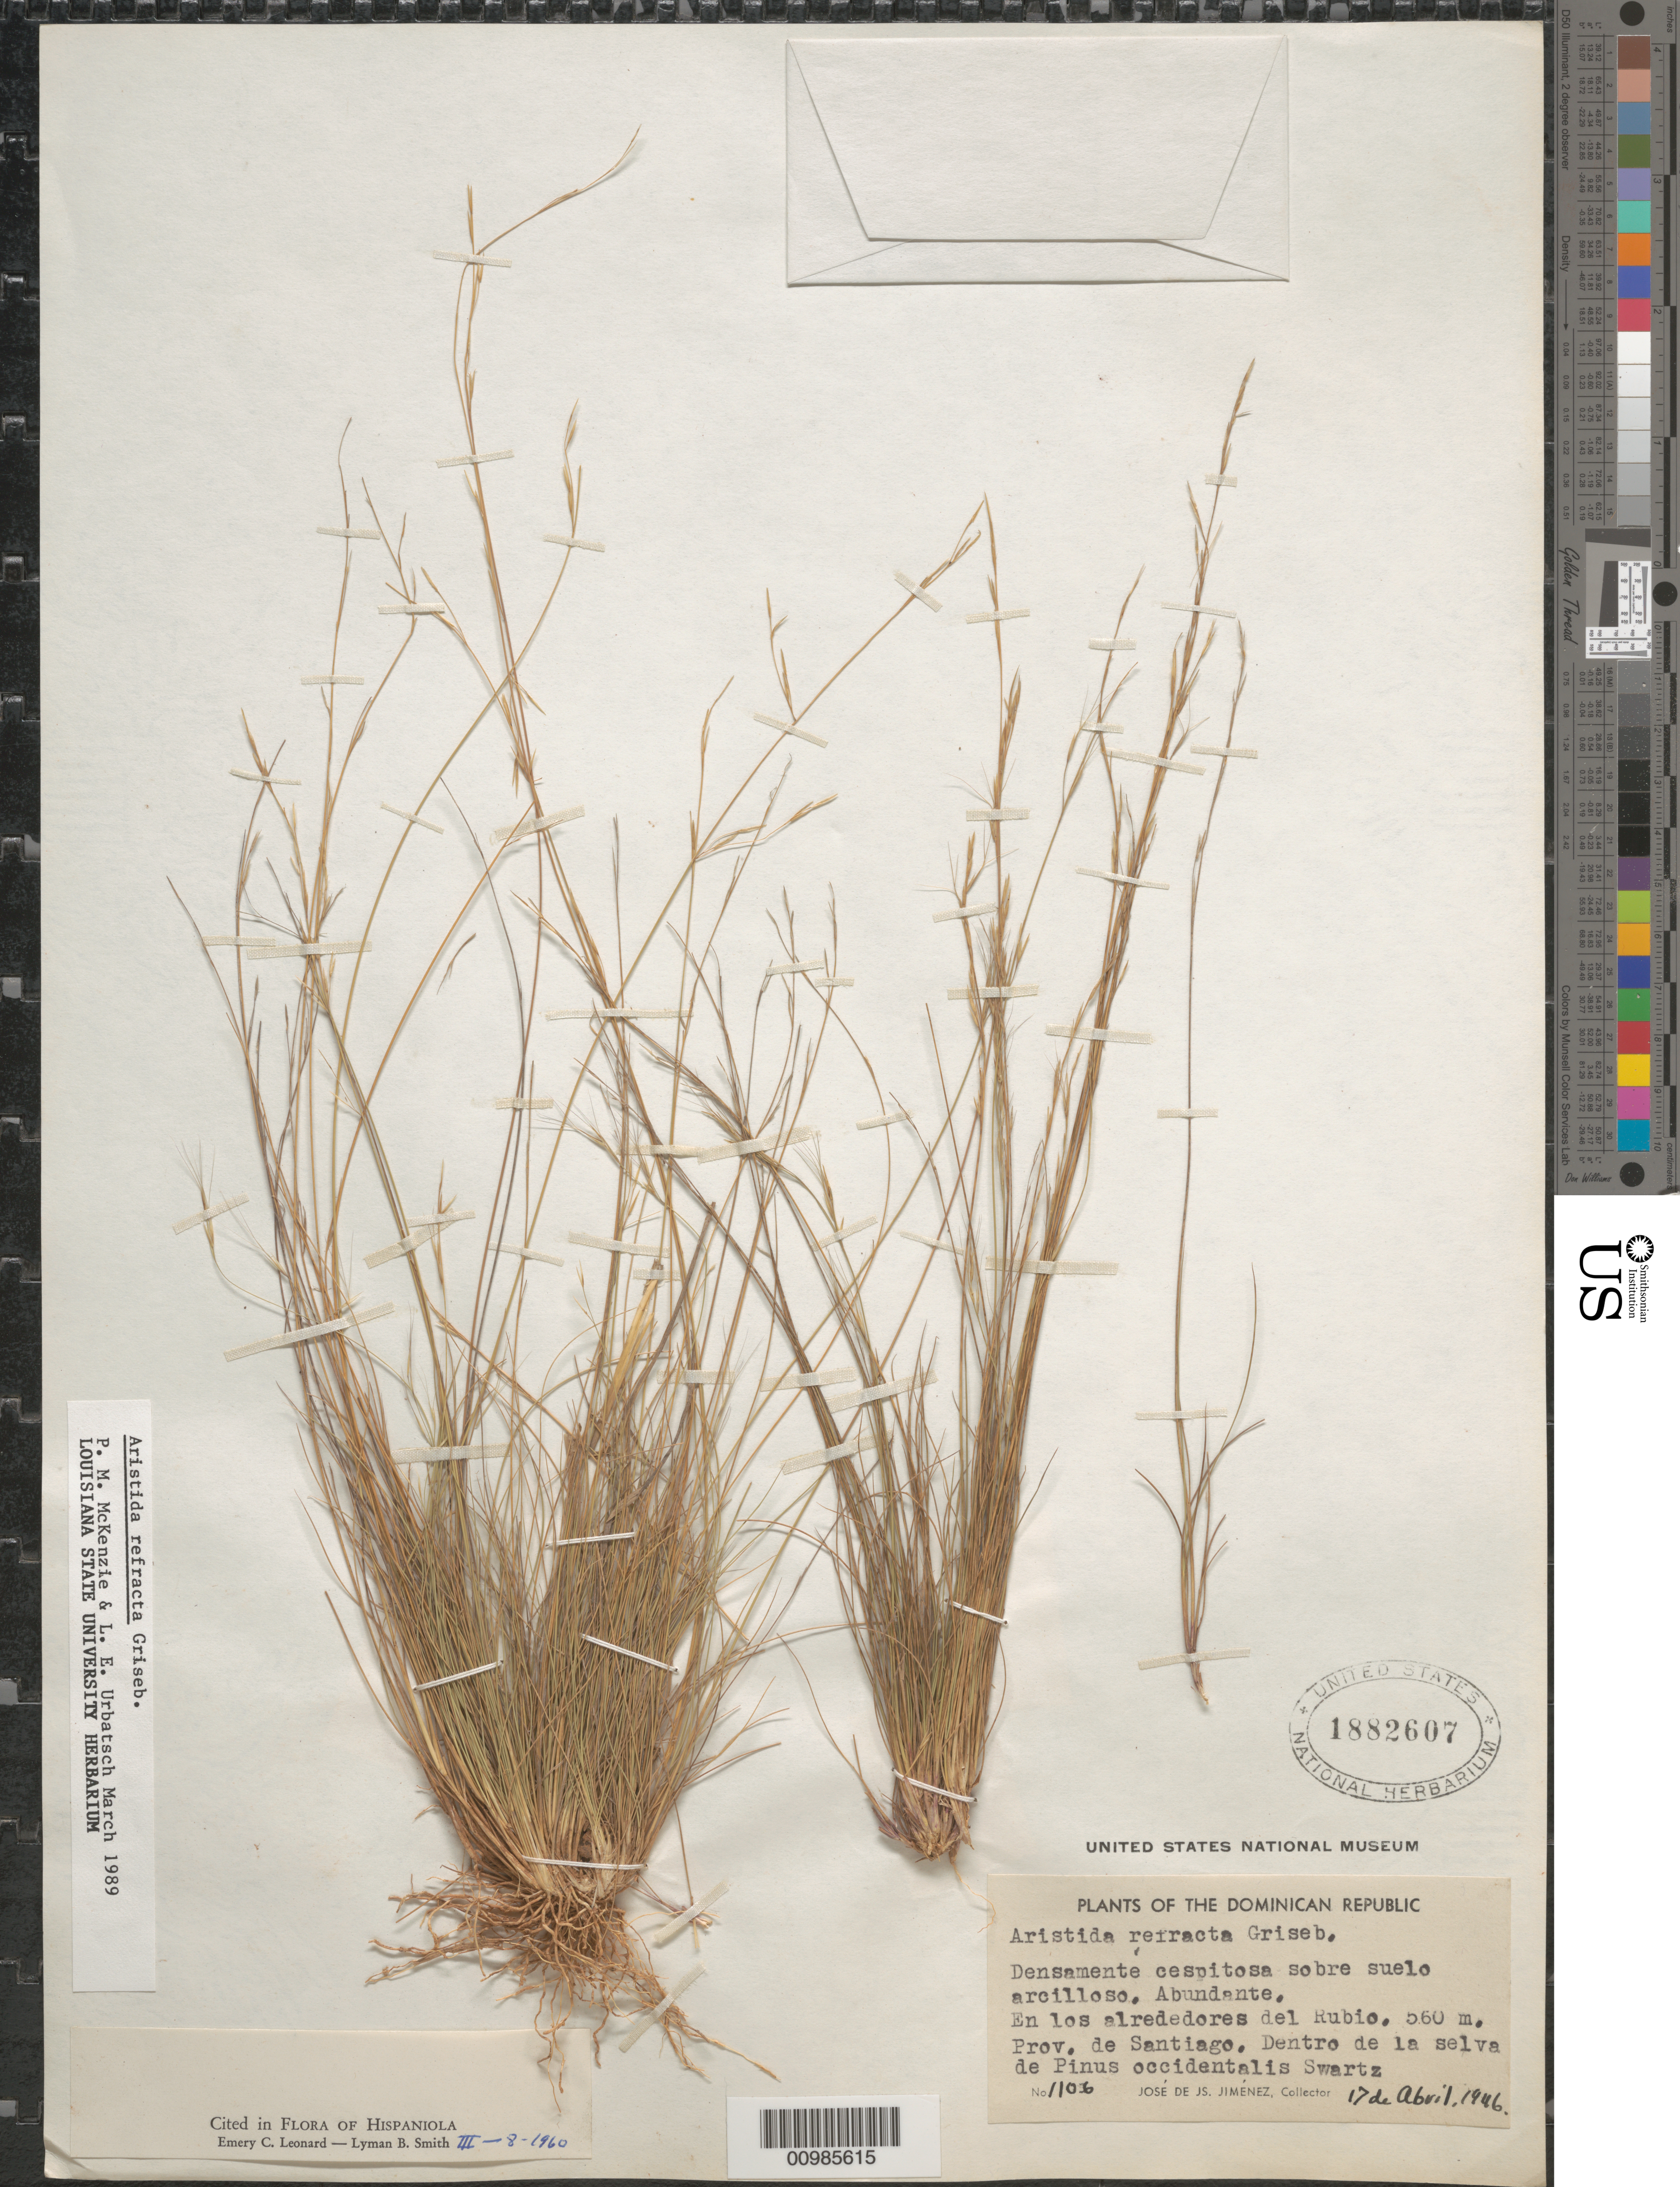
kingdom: Plantae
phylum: Tracheophyta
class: Liliopsida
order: Poales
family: Poaceae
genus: Aristida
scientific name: Aristida refracta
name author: Griseb.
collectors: J. J. Jiménez Almonte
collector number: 1106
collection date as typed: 17 Apr 1946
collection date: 1946-04-17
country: Dominican Republic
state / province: Santiago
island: Hispaniola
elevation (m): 560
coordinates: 0 N, 0 E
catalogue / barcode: US 1882607